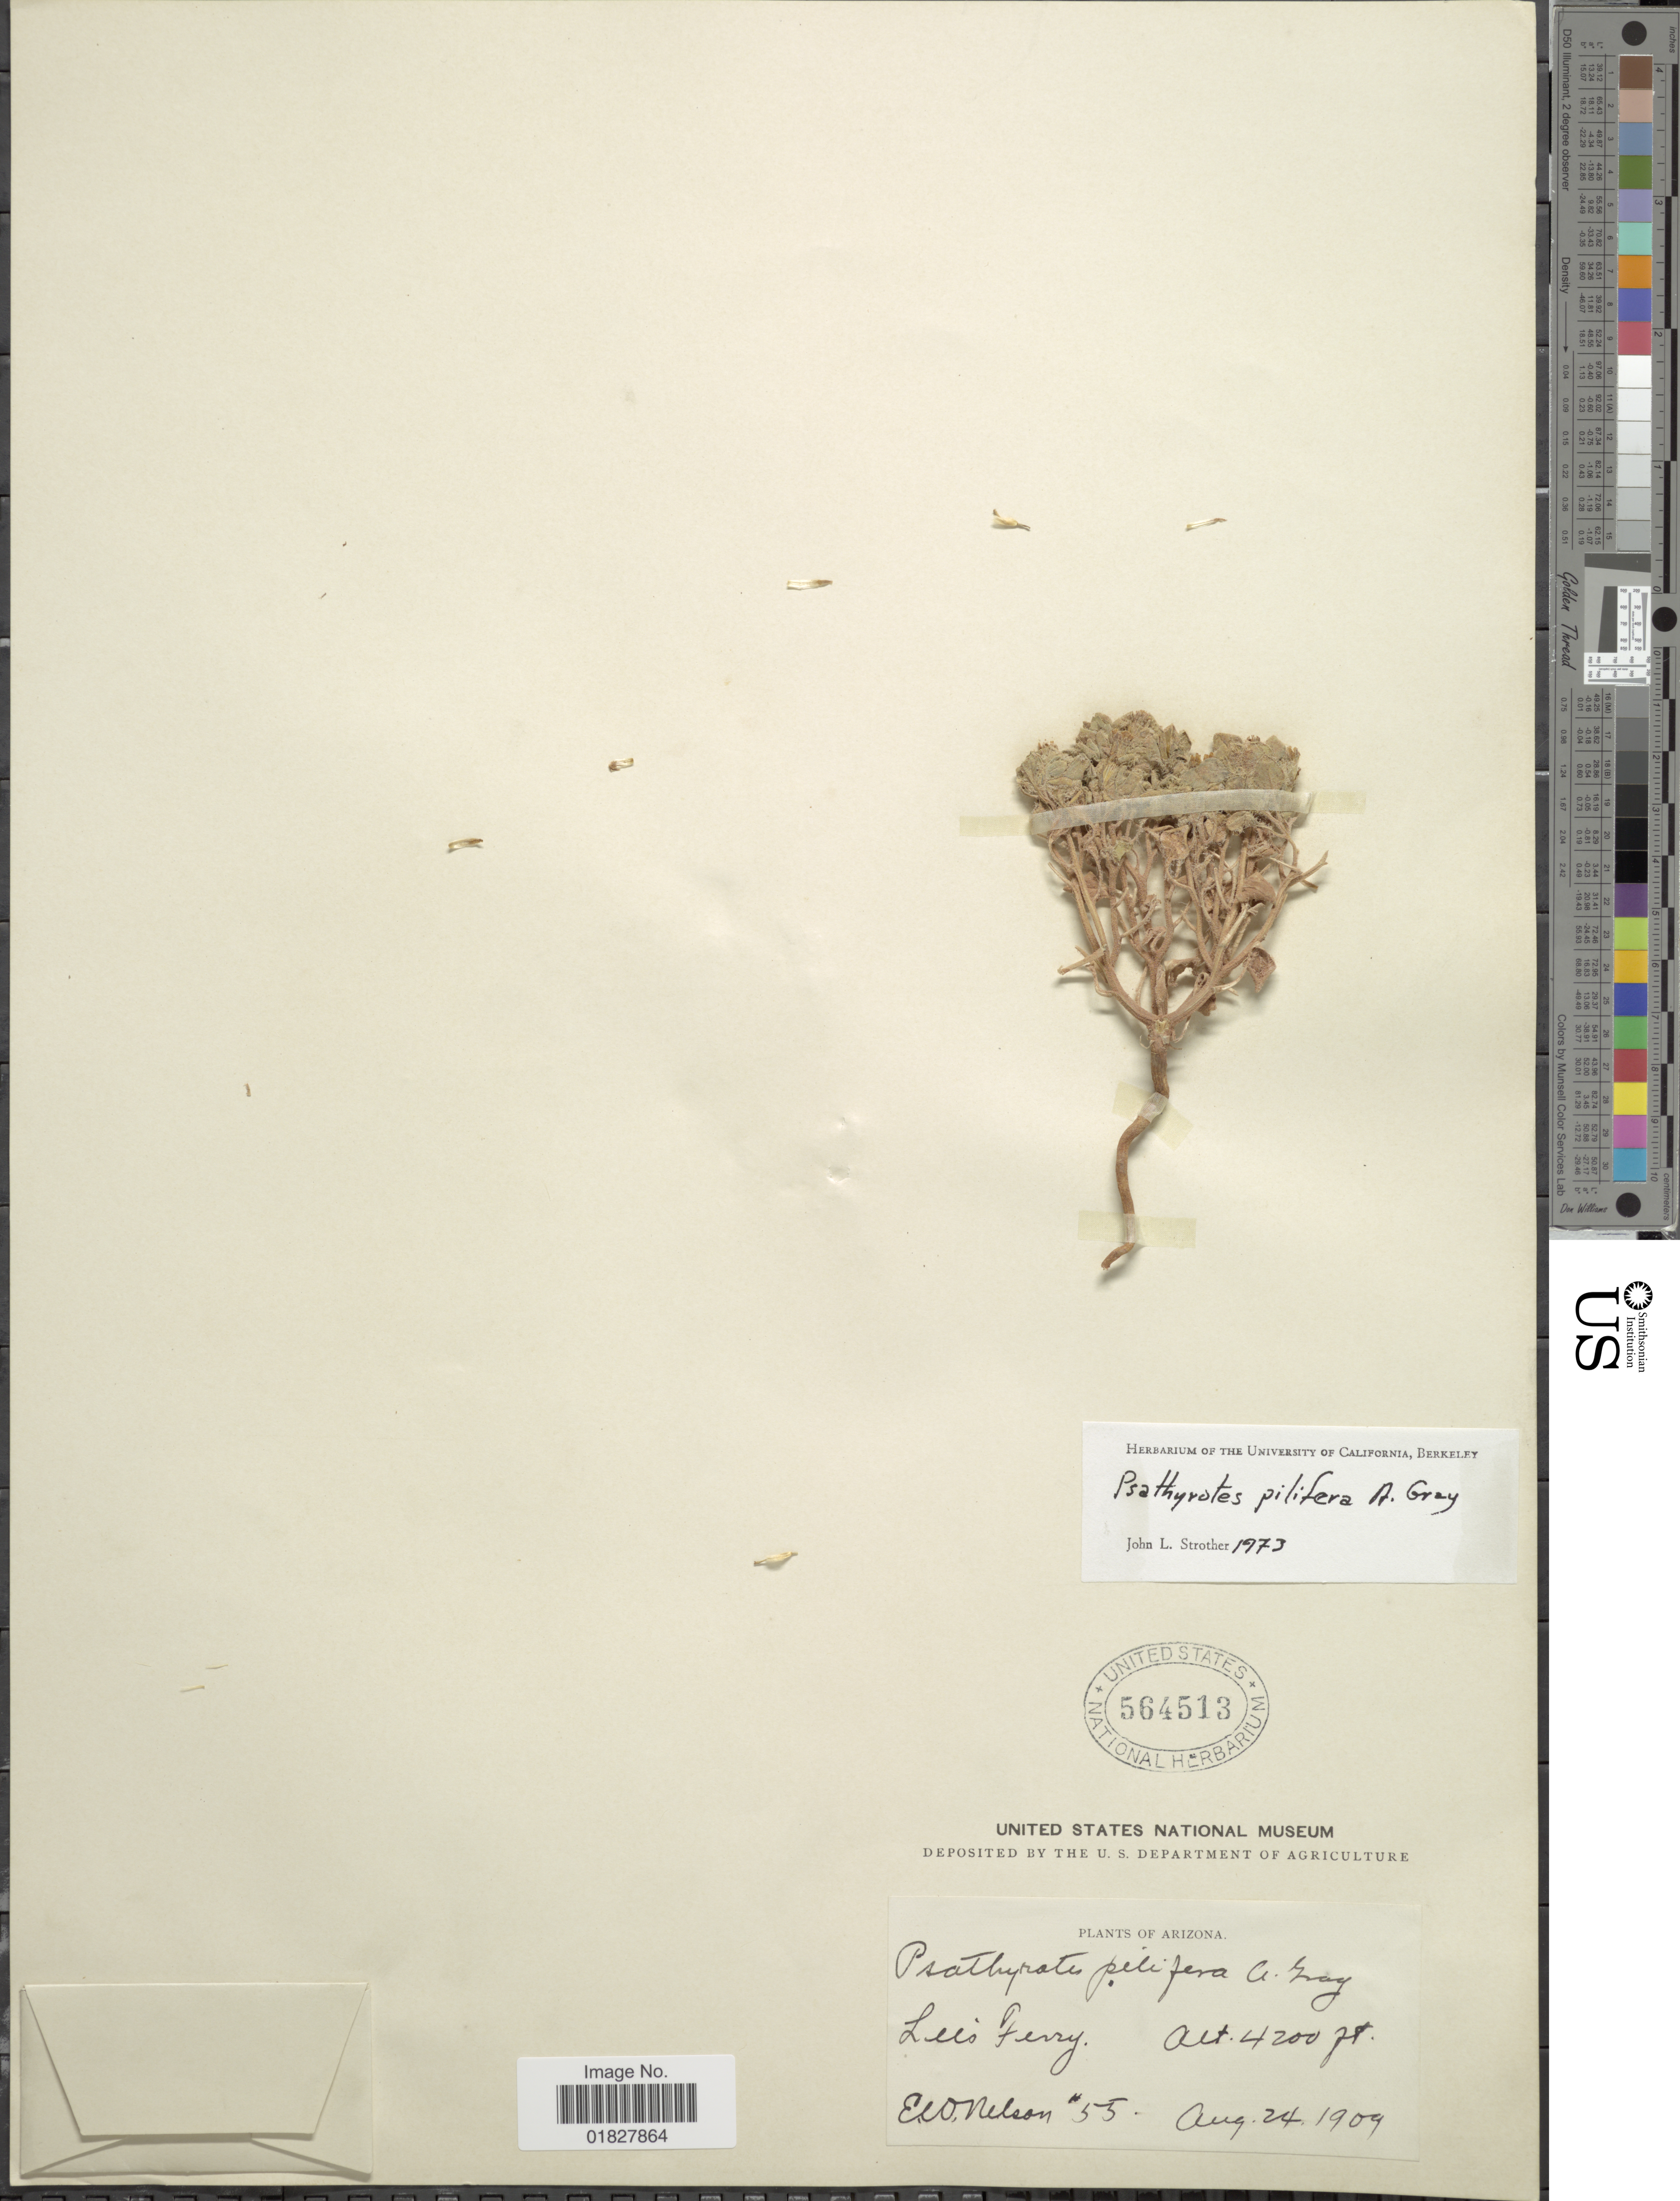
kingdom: Plantae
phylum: Tracheophyta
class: Magnoliopsida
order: Asterales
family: Asteraceae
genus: Psathyrotes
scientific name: Psathyrotes pilifera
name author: A. Gray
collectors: E. W. Nelson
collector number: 55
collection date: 1909-08-24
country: United States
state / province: Arizona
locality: Lee's Ferry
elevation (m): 1280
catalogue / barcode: US 564513